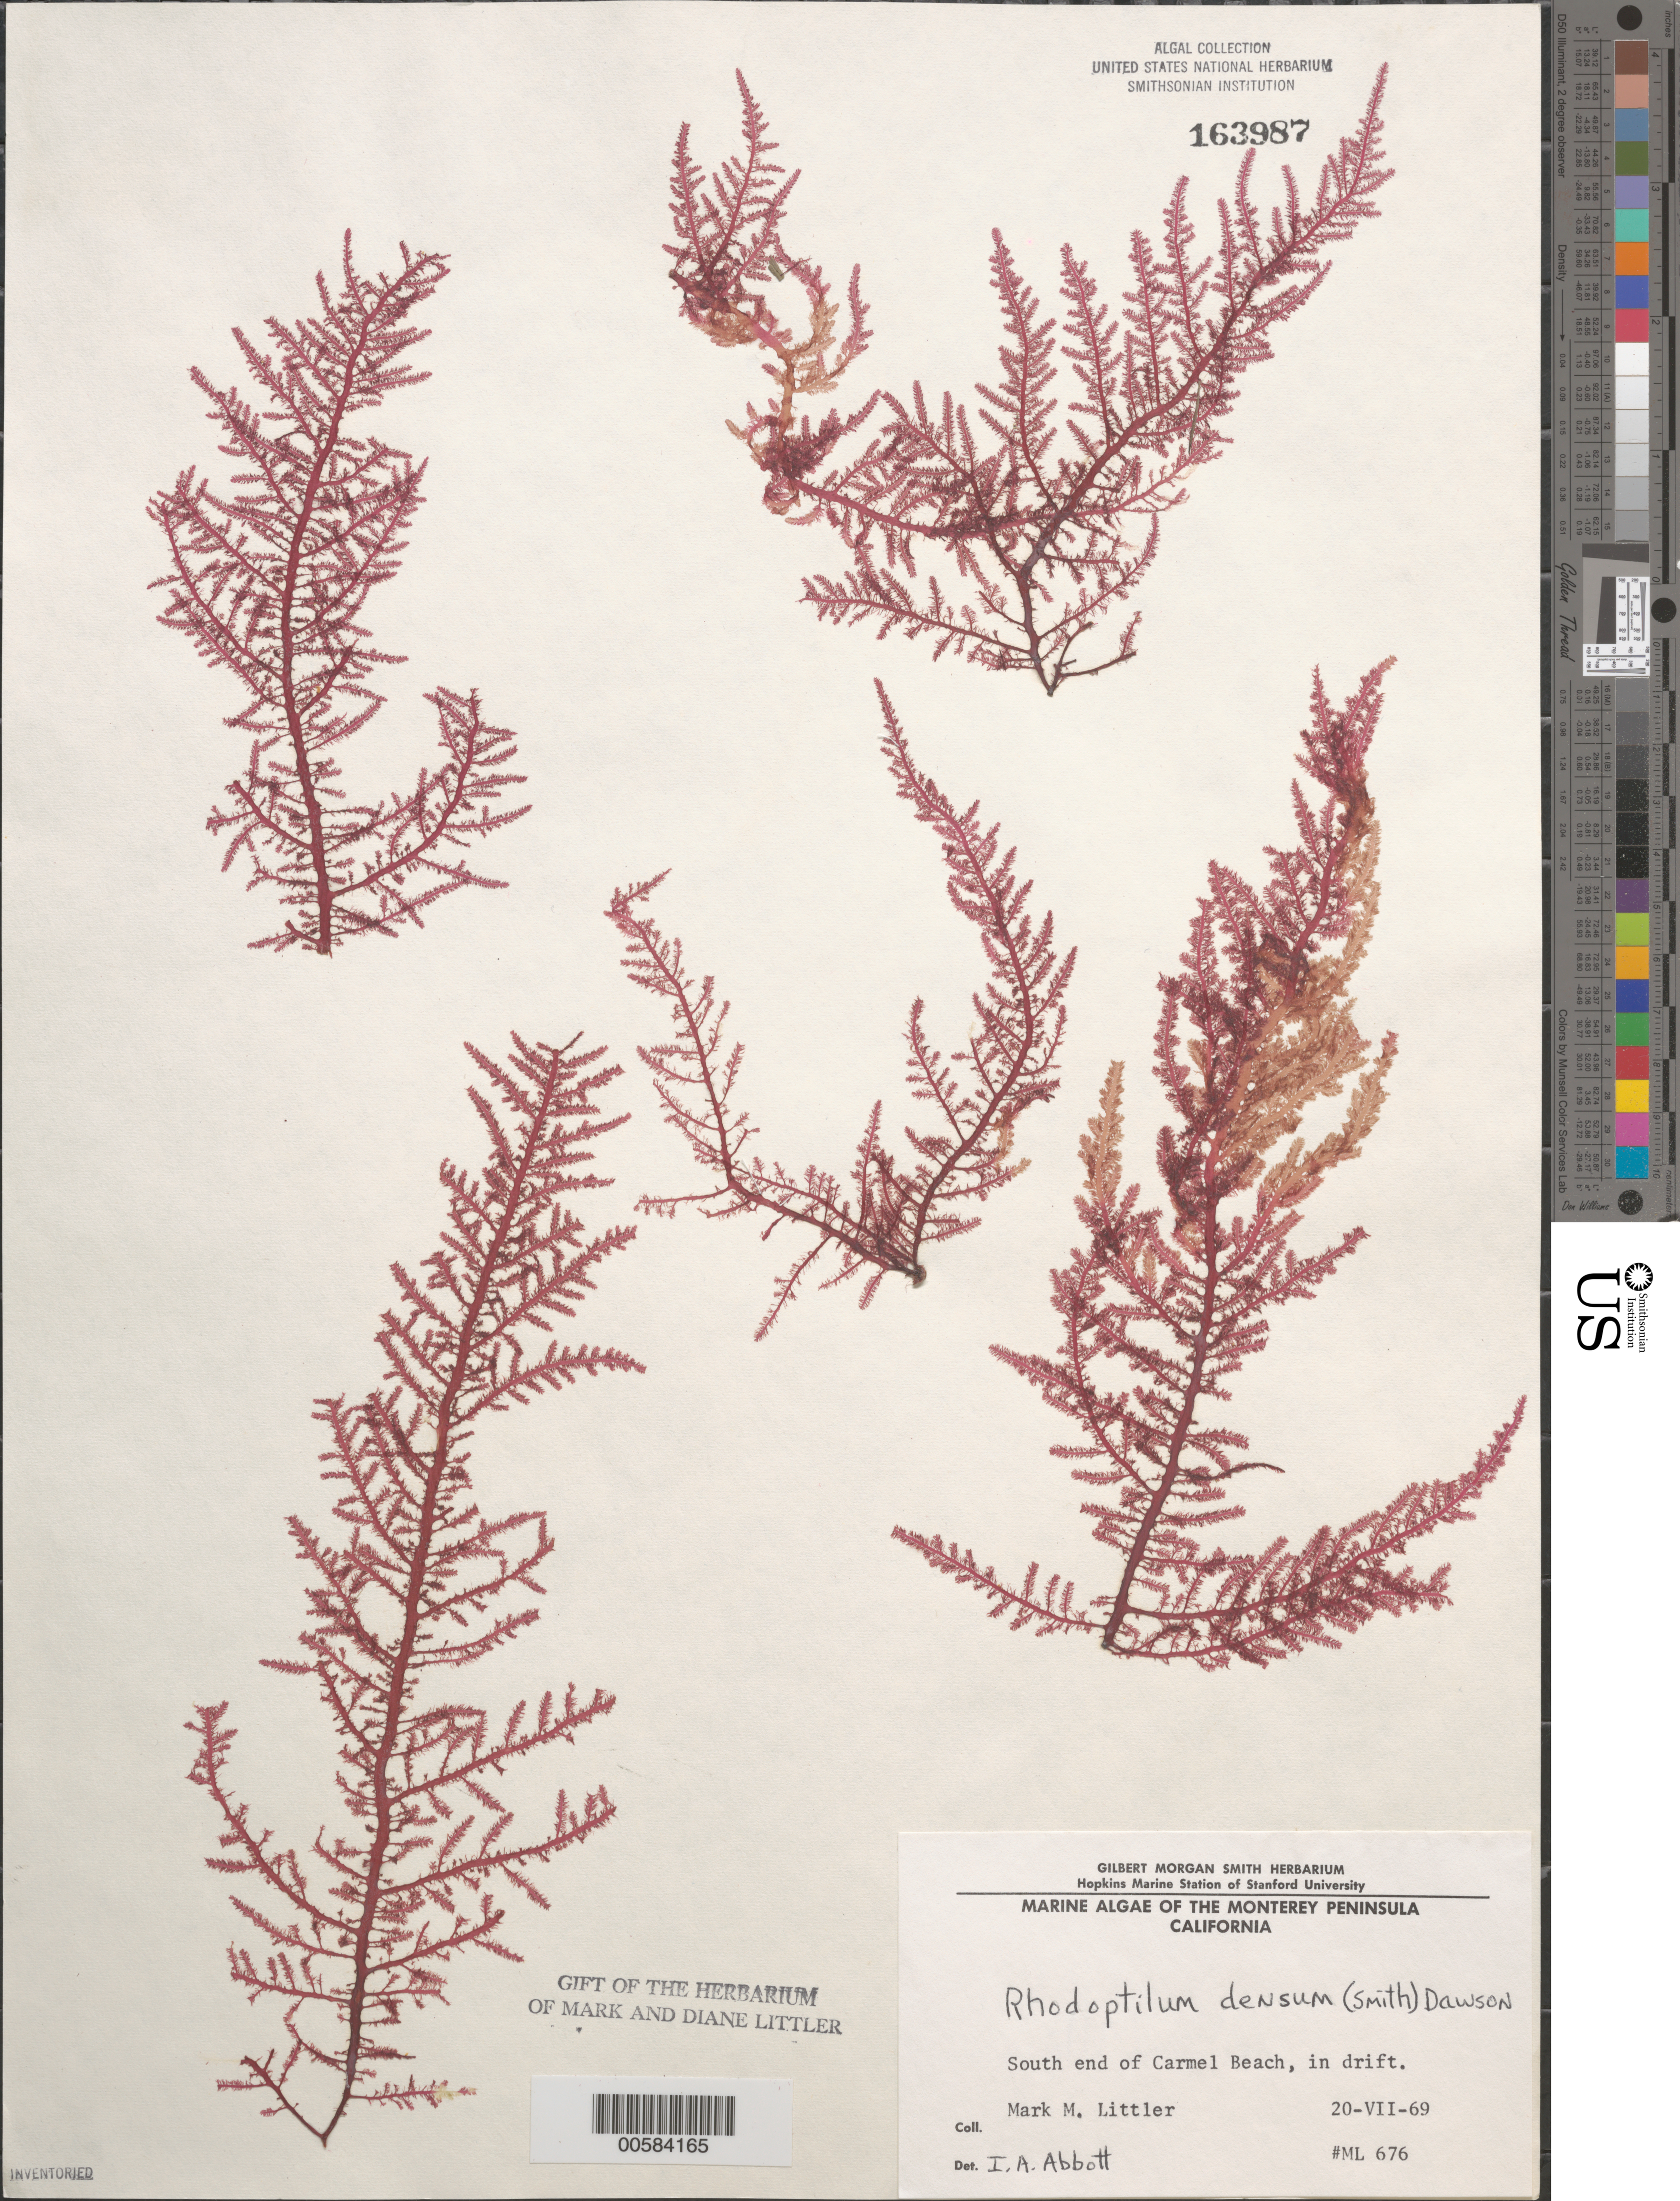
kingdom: Plantae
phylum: Rhodophyta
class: Florideophyceae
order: Ceramiales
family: Dasyaceae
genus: Rhodoptilum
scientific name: Rhodoptilum plumosum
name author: (Harv. & Bail.) Kylin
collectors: M. M. Littler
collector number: ML 676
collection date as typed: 20 Jul 1969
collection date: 1969-07-20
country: United States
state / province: California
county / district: Monterey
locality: Carmel Beach, south end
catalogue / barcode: US 163987